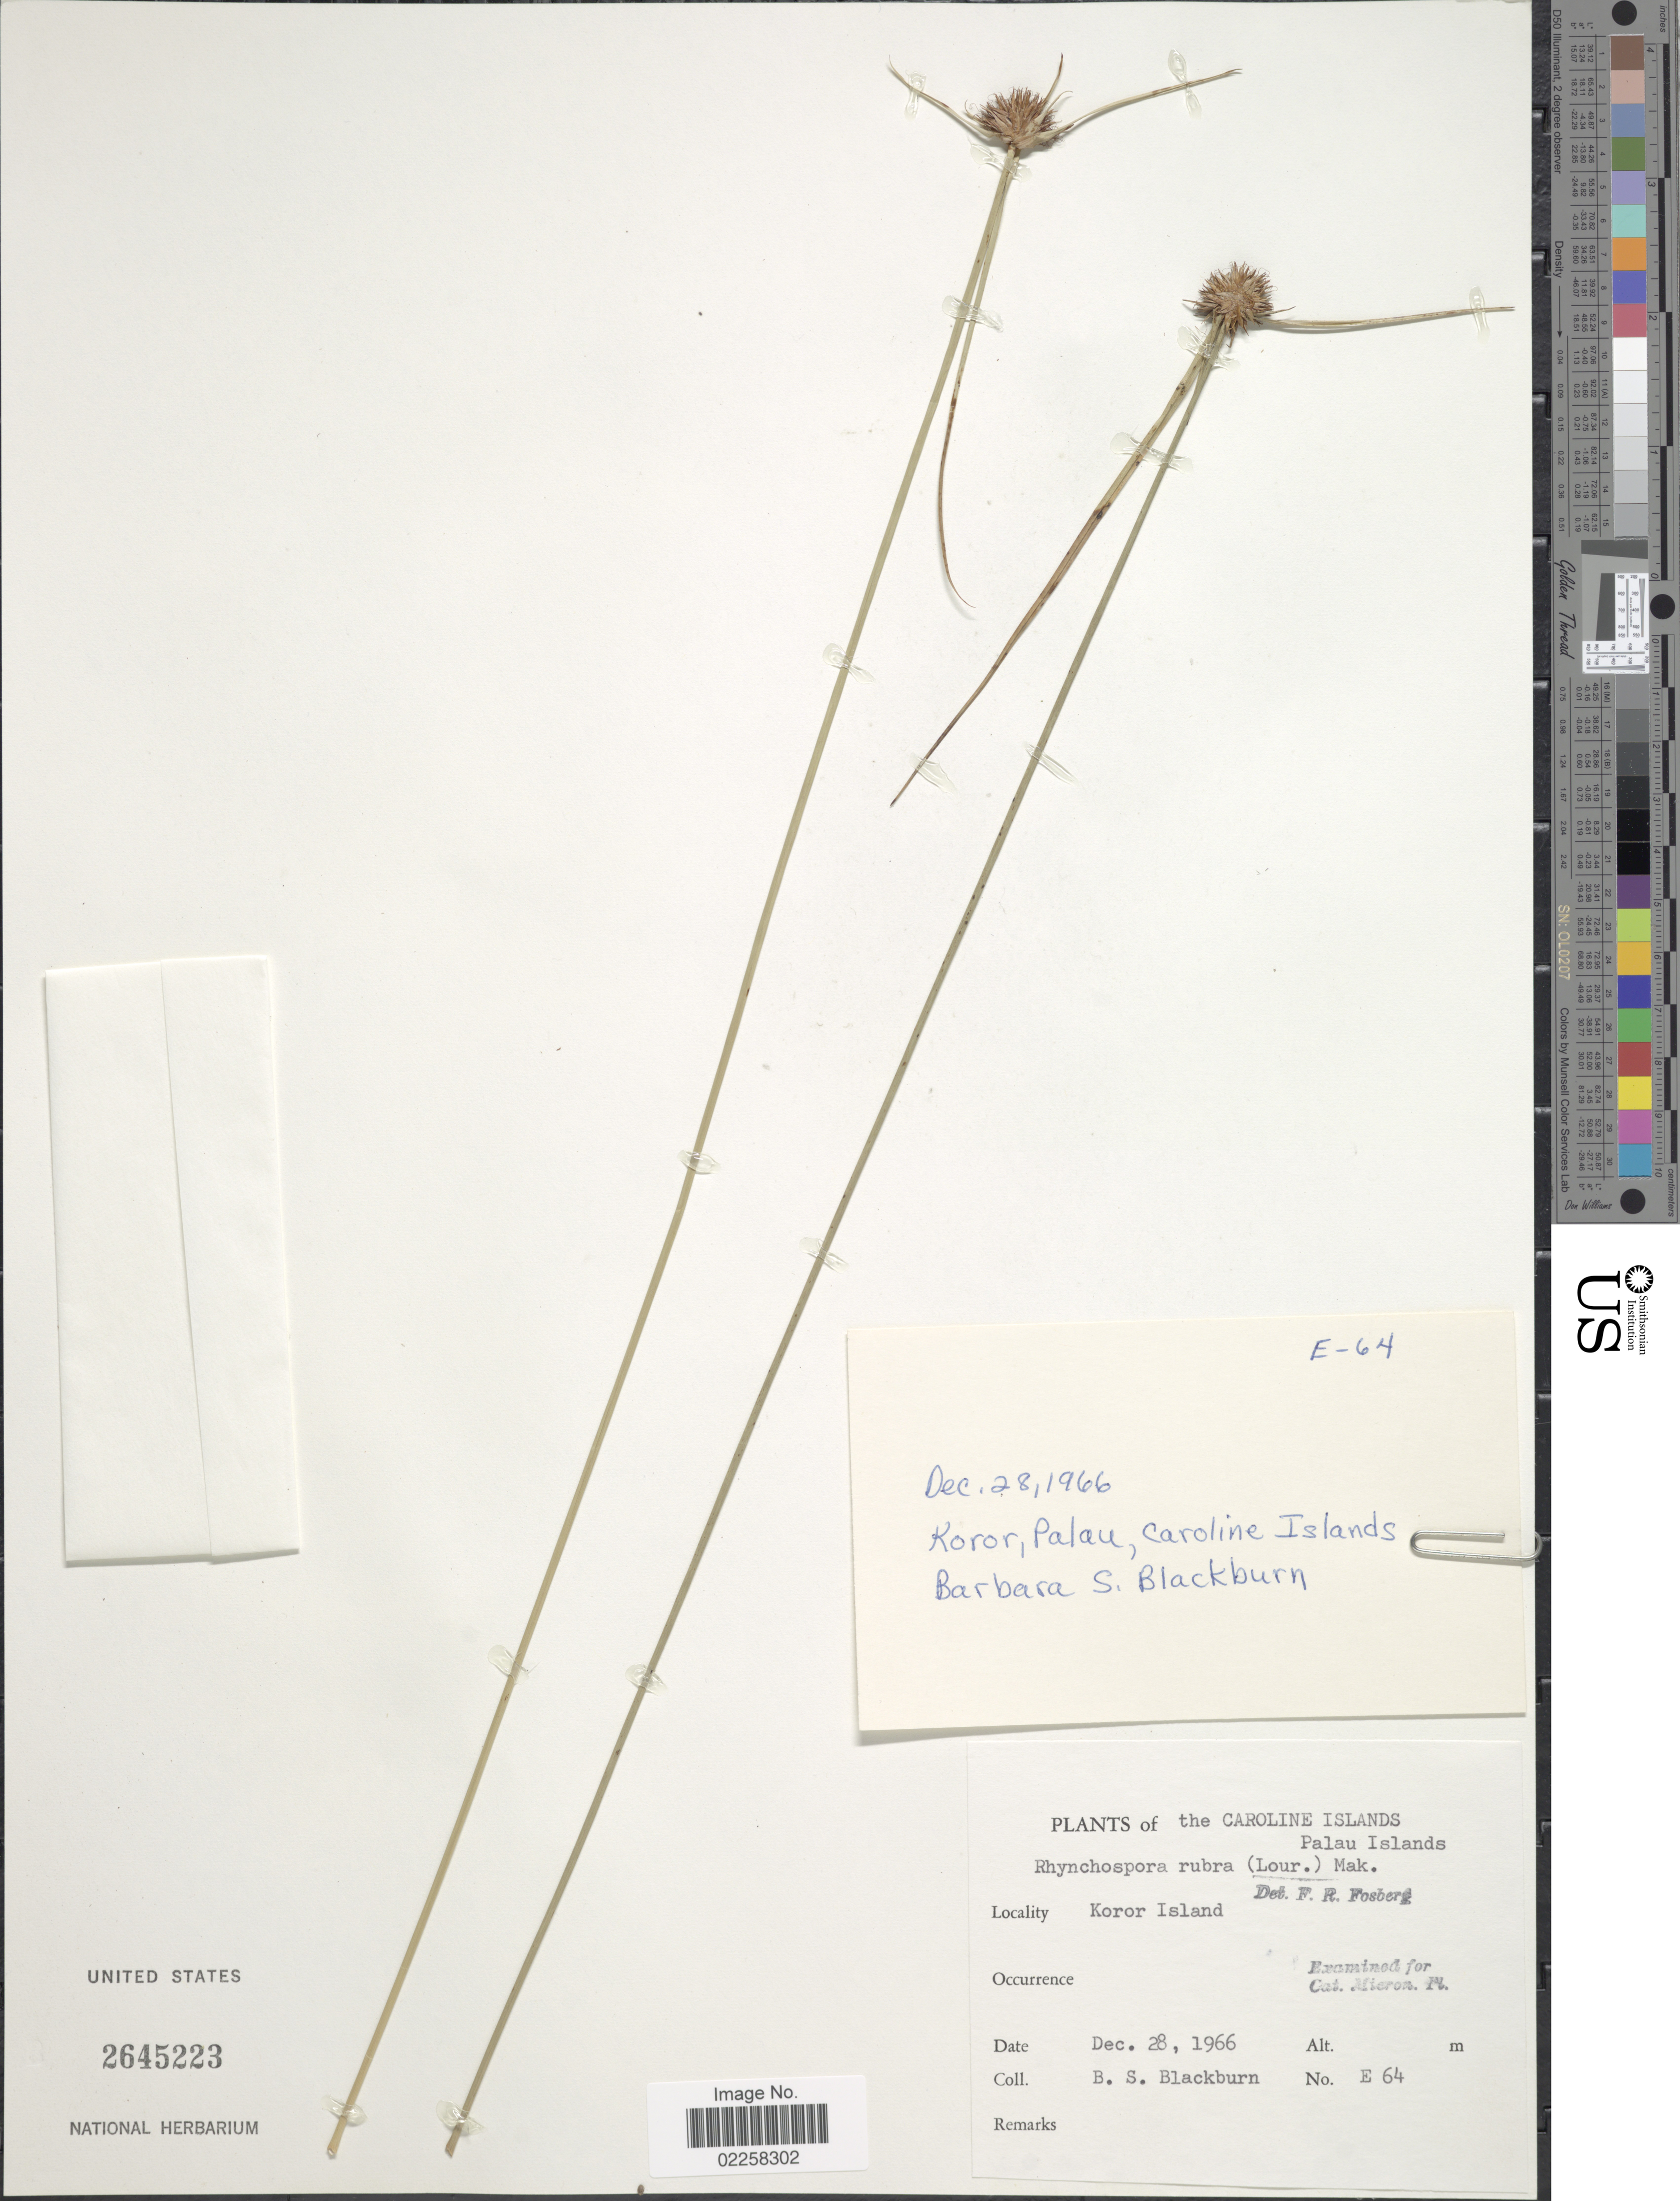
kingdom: Plantae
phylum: Tracheophyta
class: Liliopsida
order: Poales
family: Cyperaceae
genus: Cyperus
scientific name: Cyperus sp.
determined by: Strong, Mark T., (BOT), Smithsonian Institution - National Museum of Natural History (UNITED STATES)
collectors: E. A. Mearns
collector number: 24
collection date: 1909-05-02/1909-05-12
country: Uganda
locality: Farm of Sir Alfred E. Pease, at Kitanga, Mwa Hills, 12 miles north of Kapiti station, Uganda Railway, British East Africa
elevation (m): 1950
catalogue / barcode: US 630024-2